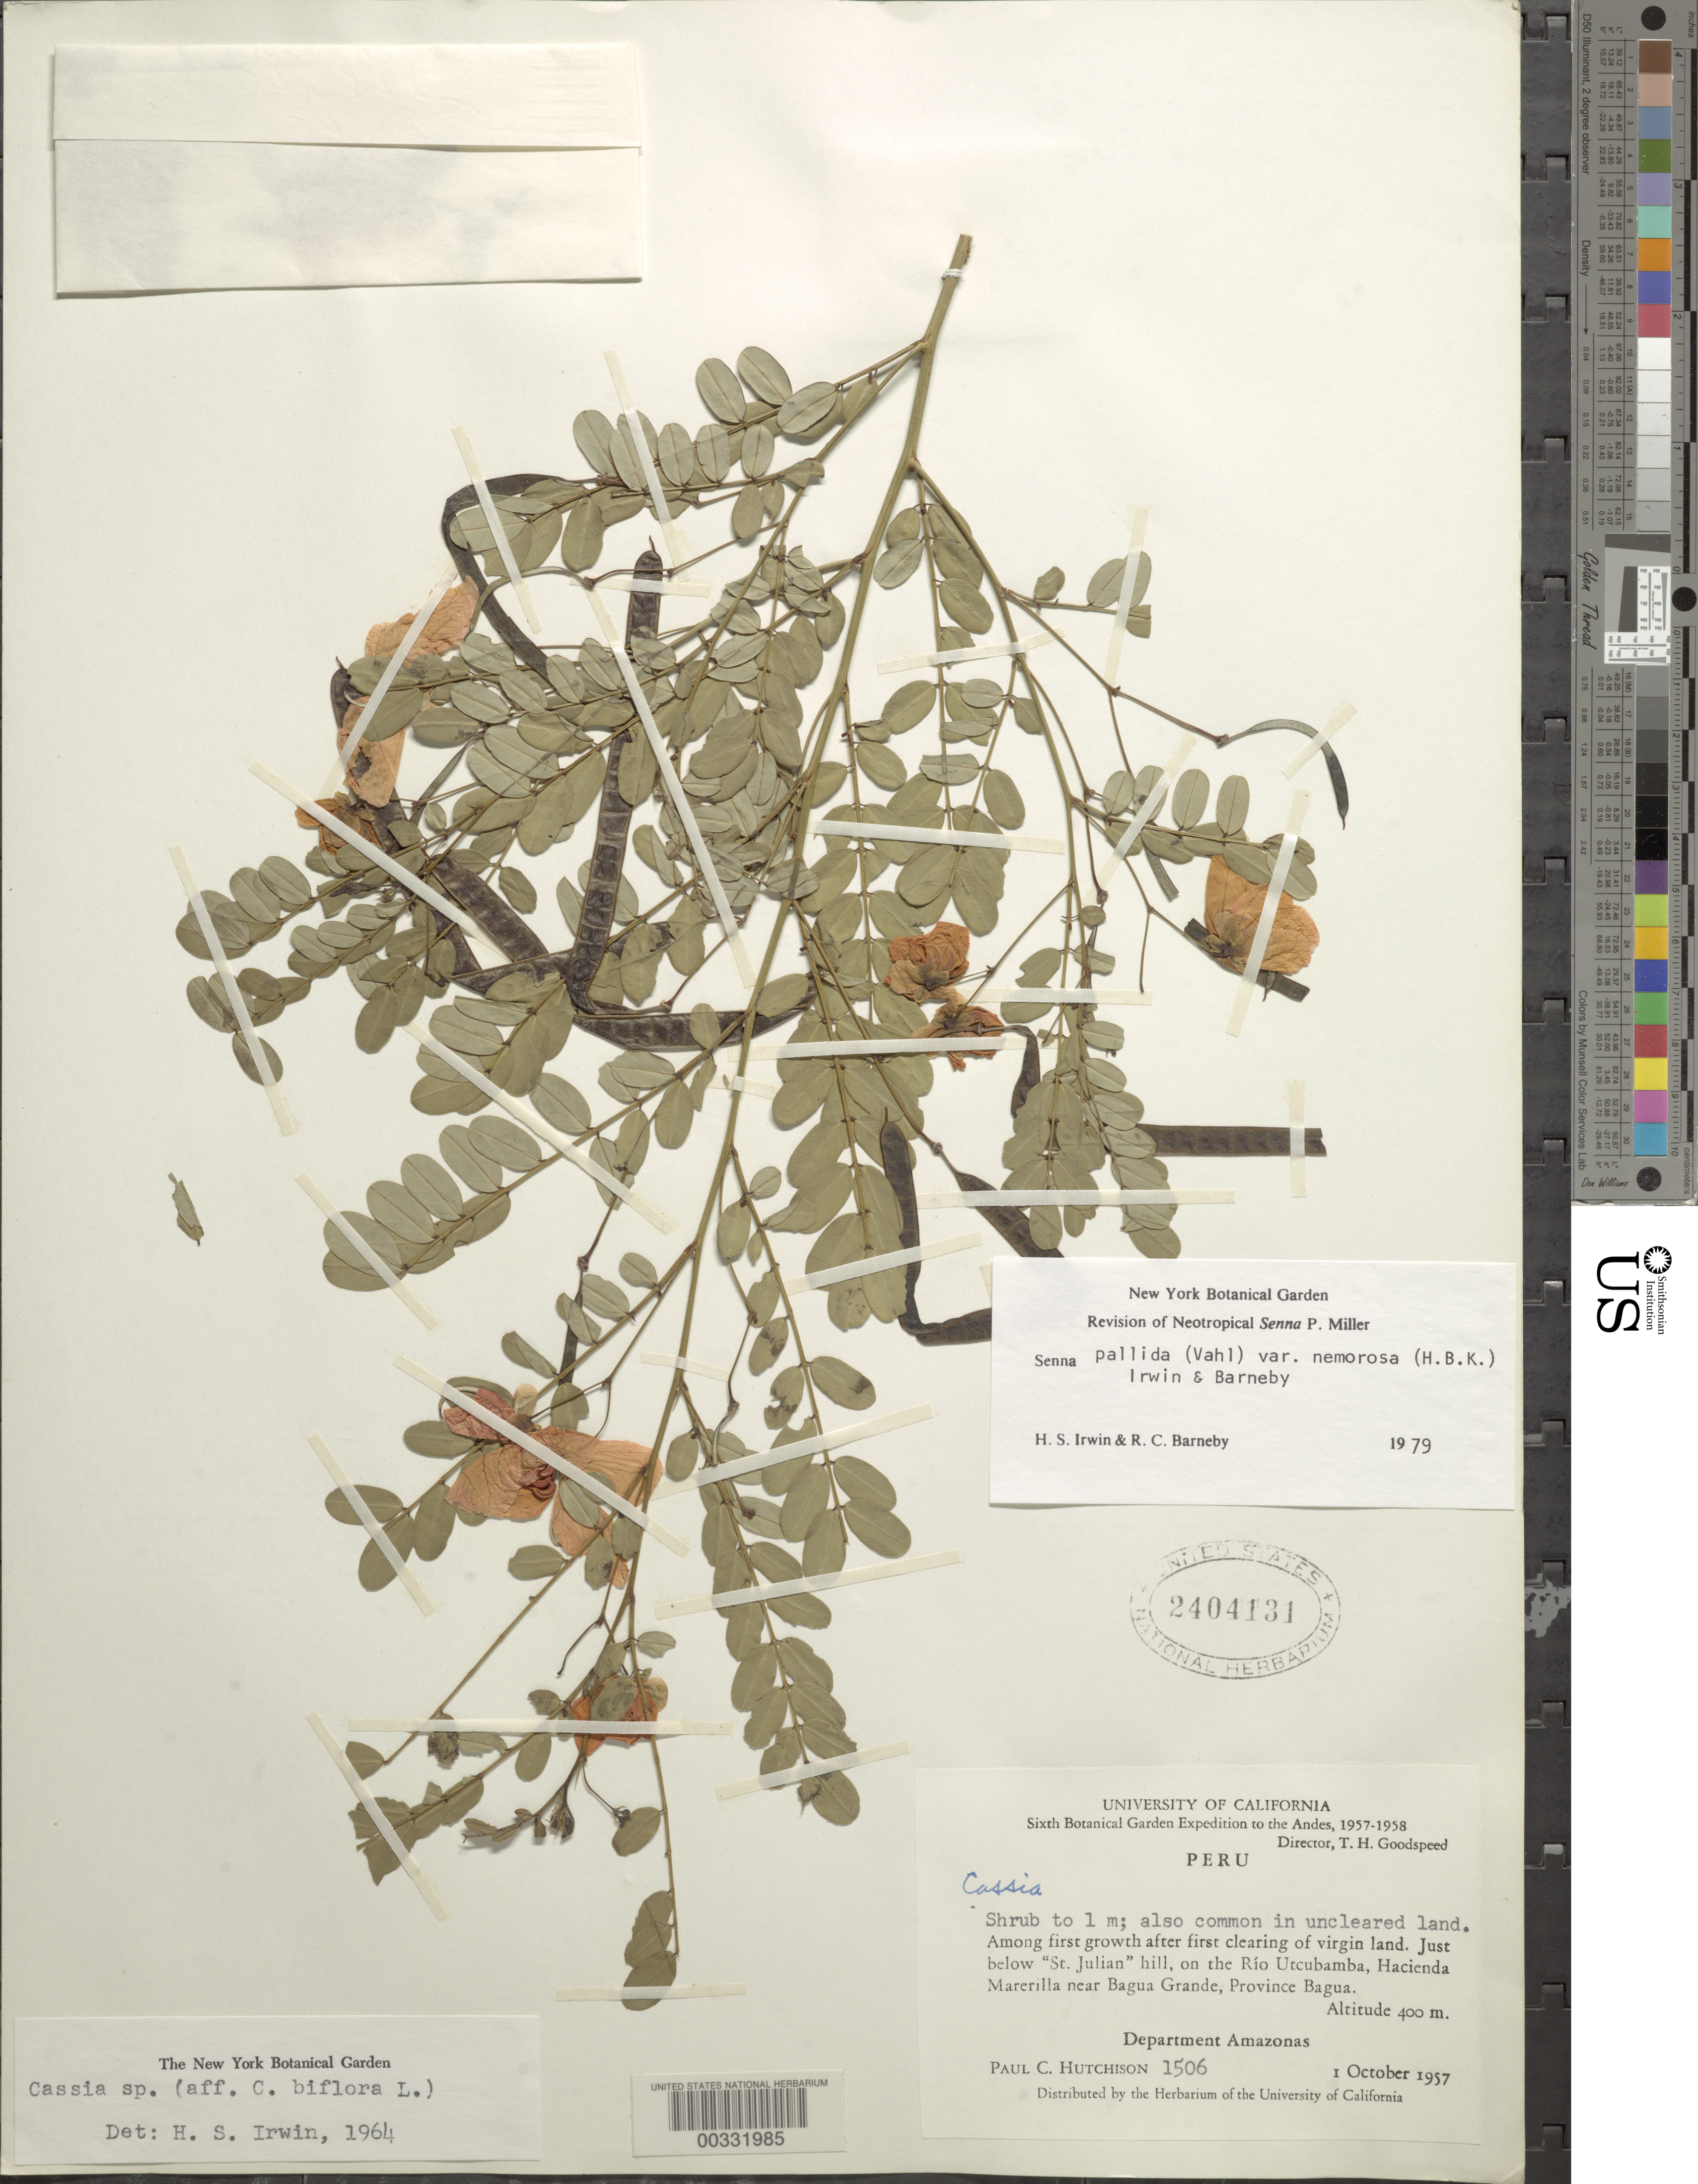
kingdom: Plantae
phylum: Tracheophyta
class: Magnoliopsida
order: Fabales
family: Fabaceae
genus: Senna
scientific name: Senna pallida var. nemorosa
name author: (Kunth) H.S. Irwin & Barneby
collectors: P. C. Hutchison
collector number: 1506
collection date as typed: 01 Oct 1957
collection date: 1957-10-01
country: Peru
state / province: Amazonas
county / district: Bagua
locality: just below "St. Julian" Hill, on the Río Utcubamba, Hacienda Marerilla near Bagua Grande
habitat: Uncleared land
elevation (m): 400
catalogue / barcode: US 2404131